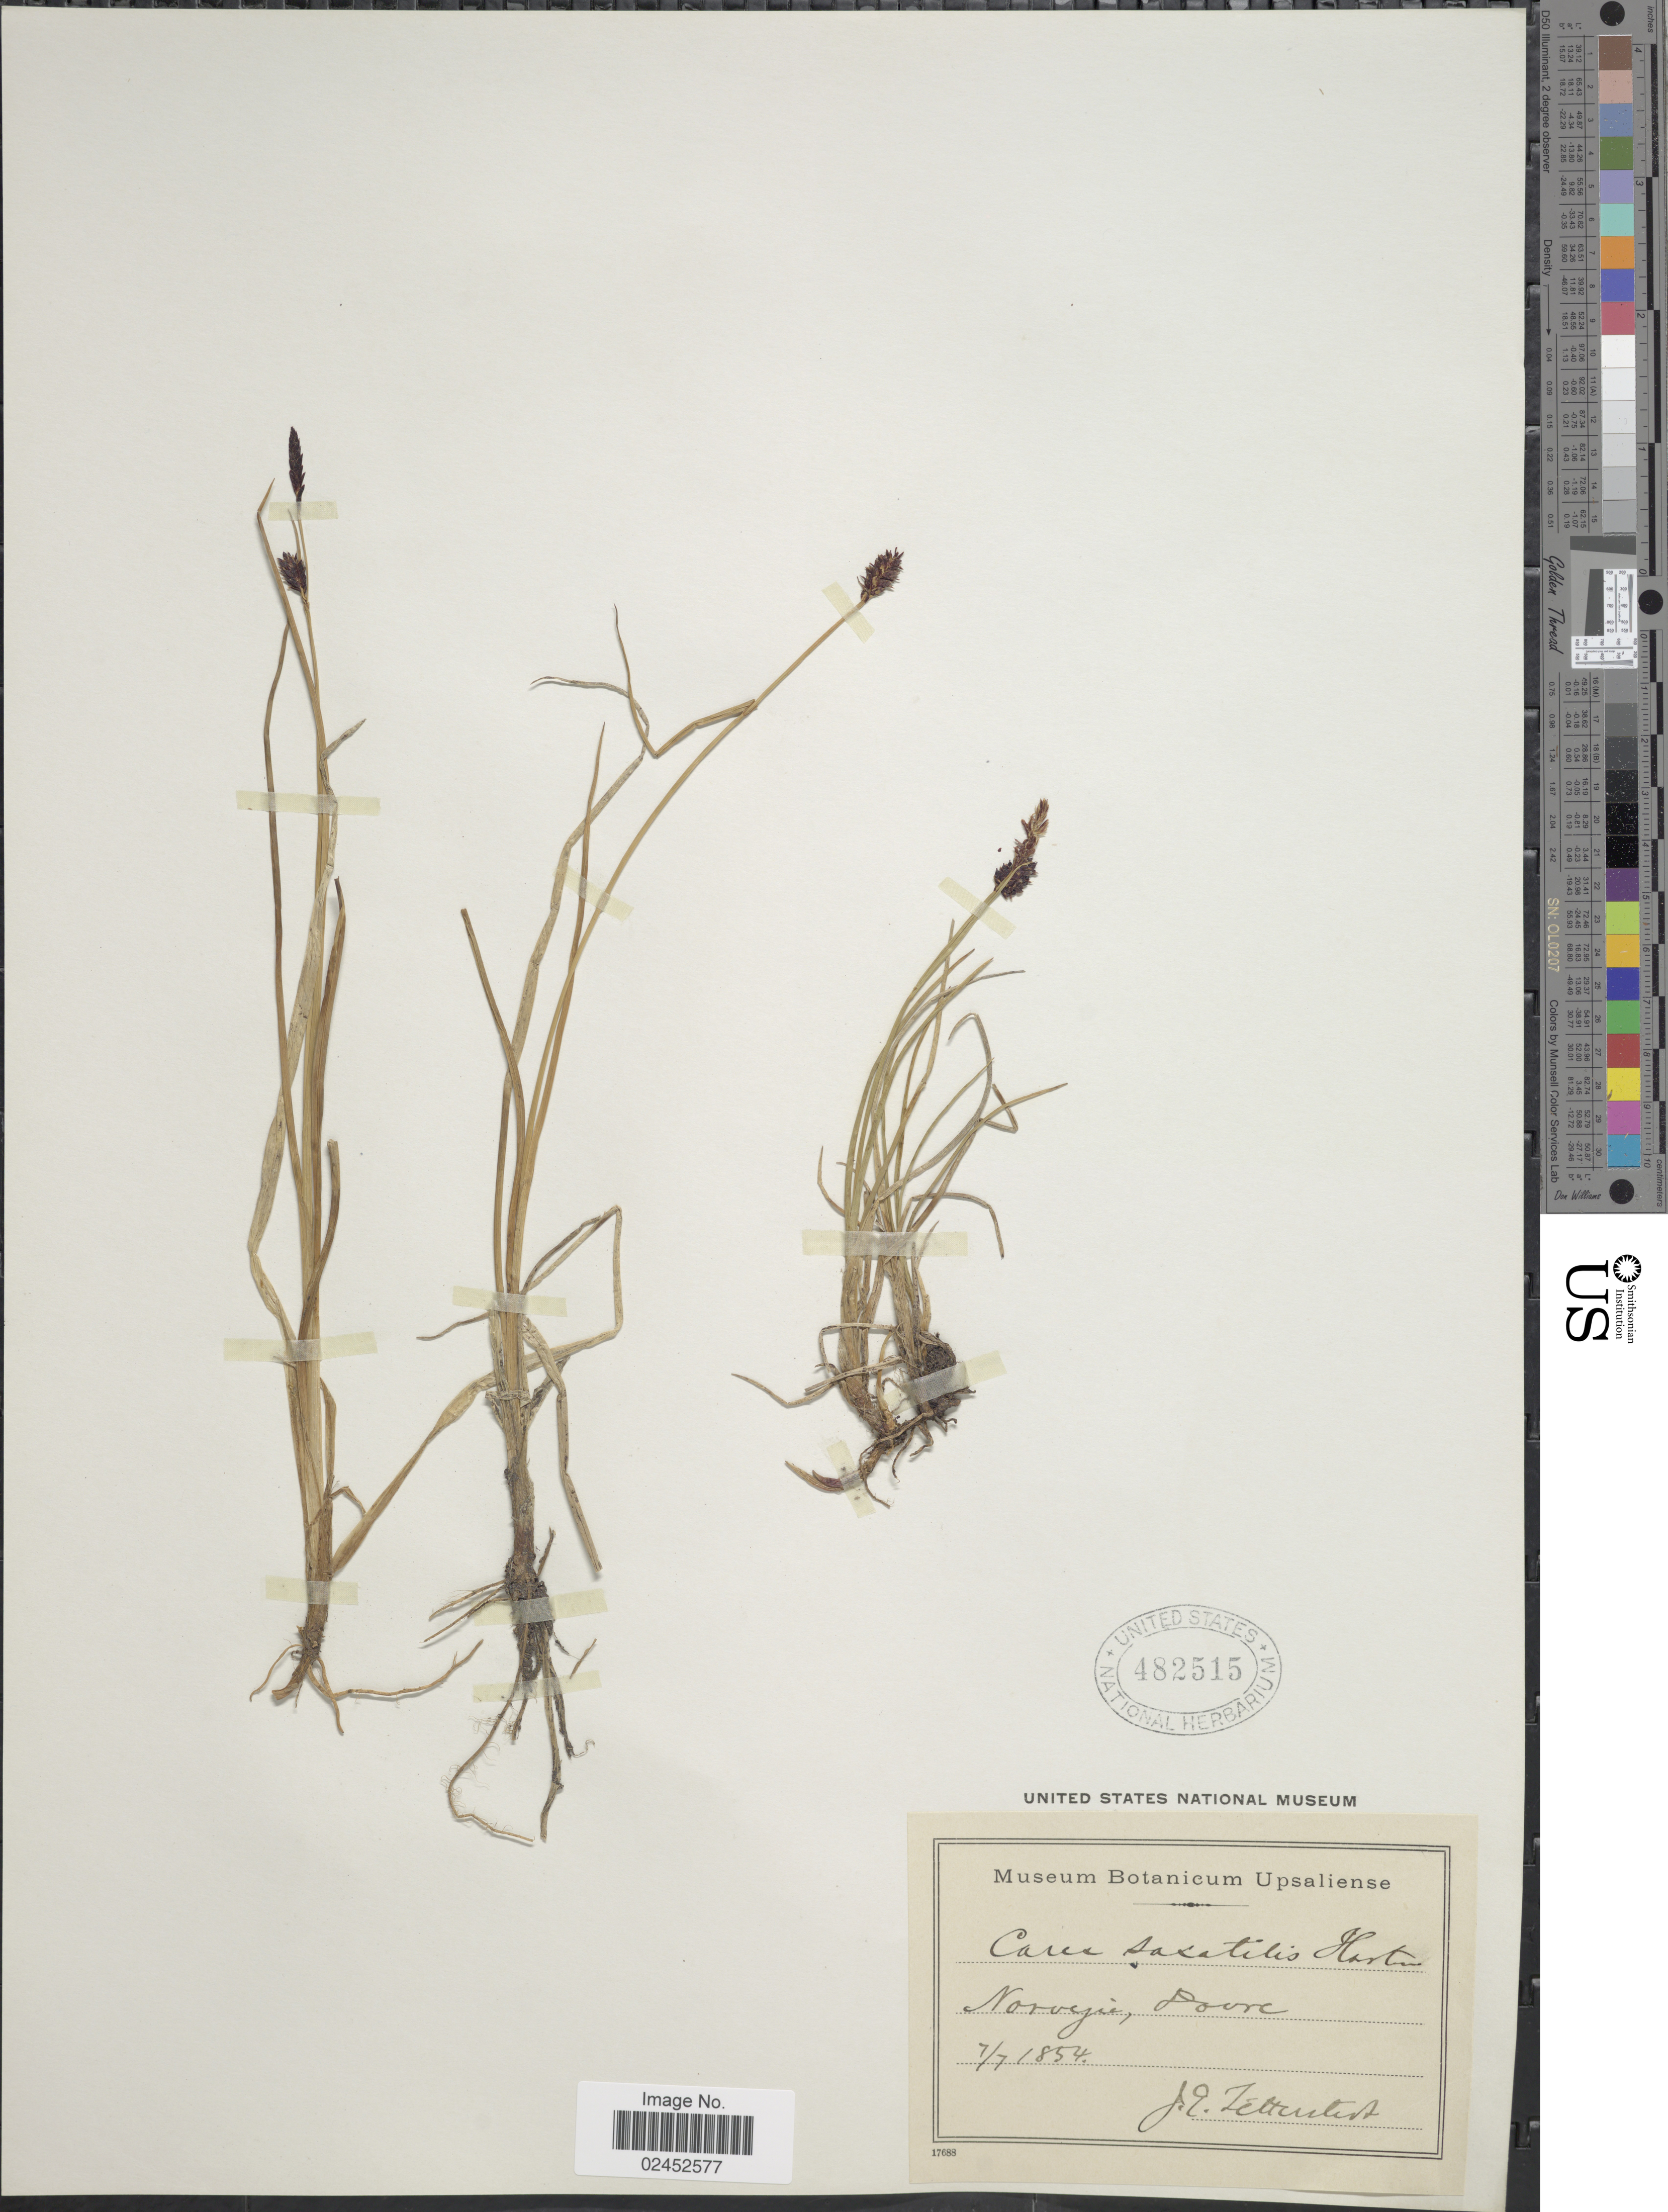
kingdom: Plantae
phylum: Tracheophyta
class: Liliopsida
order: Poales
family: Cyperaceae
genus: Carex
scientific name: Carex saxatilis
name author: L.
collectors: J.E. Zetterstedt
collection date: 1854-07-07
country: Norway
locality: Dovre, Norvegia.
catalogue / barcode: US 482515